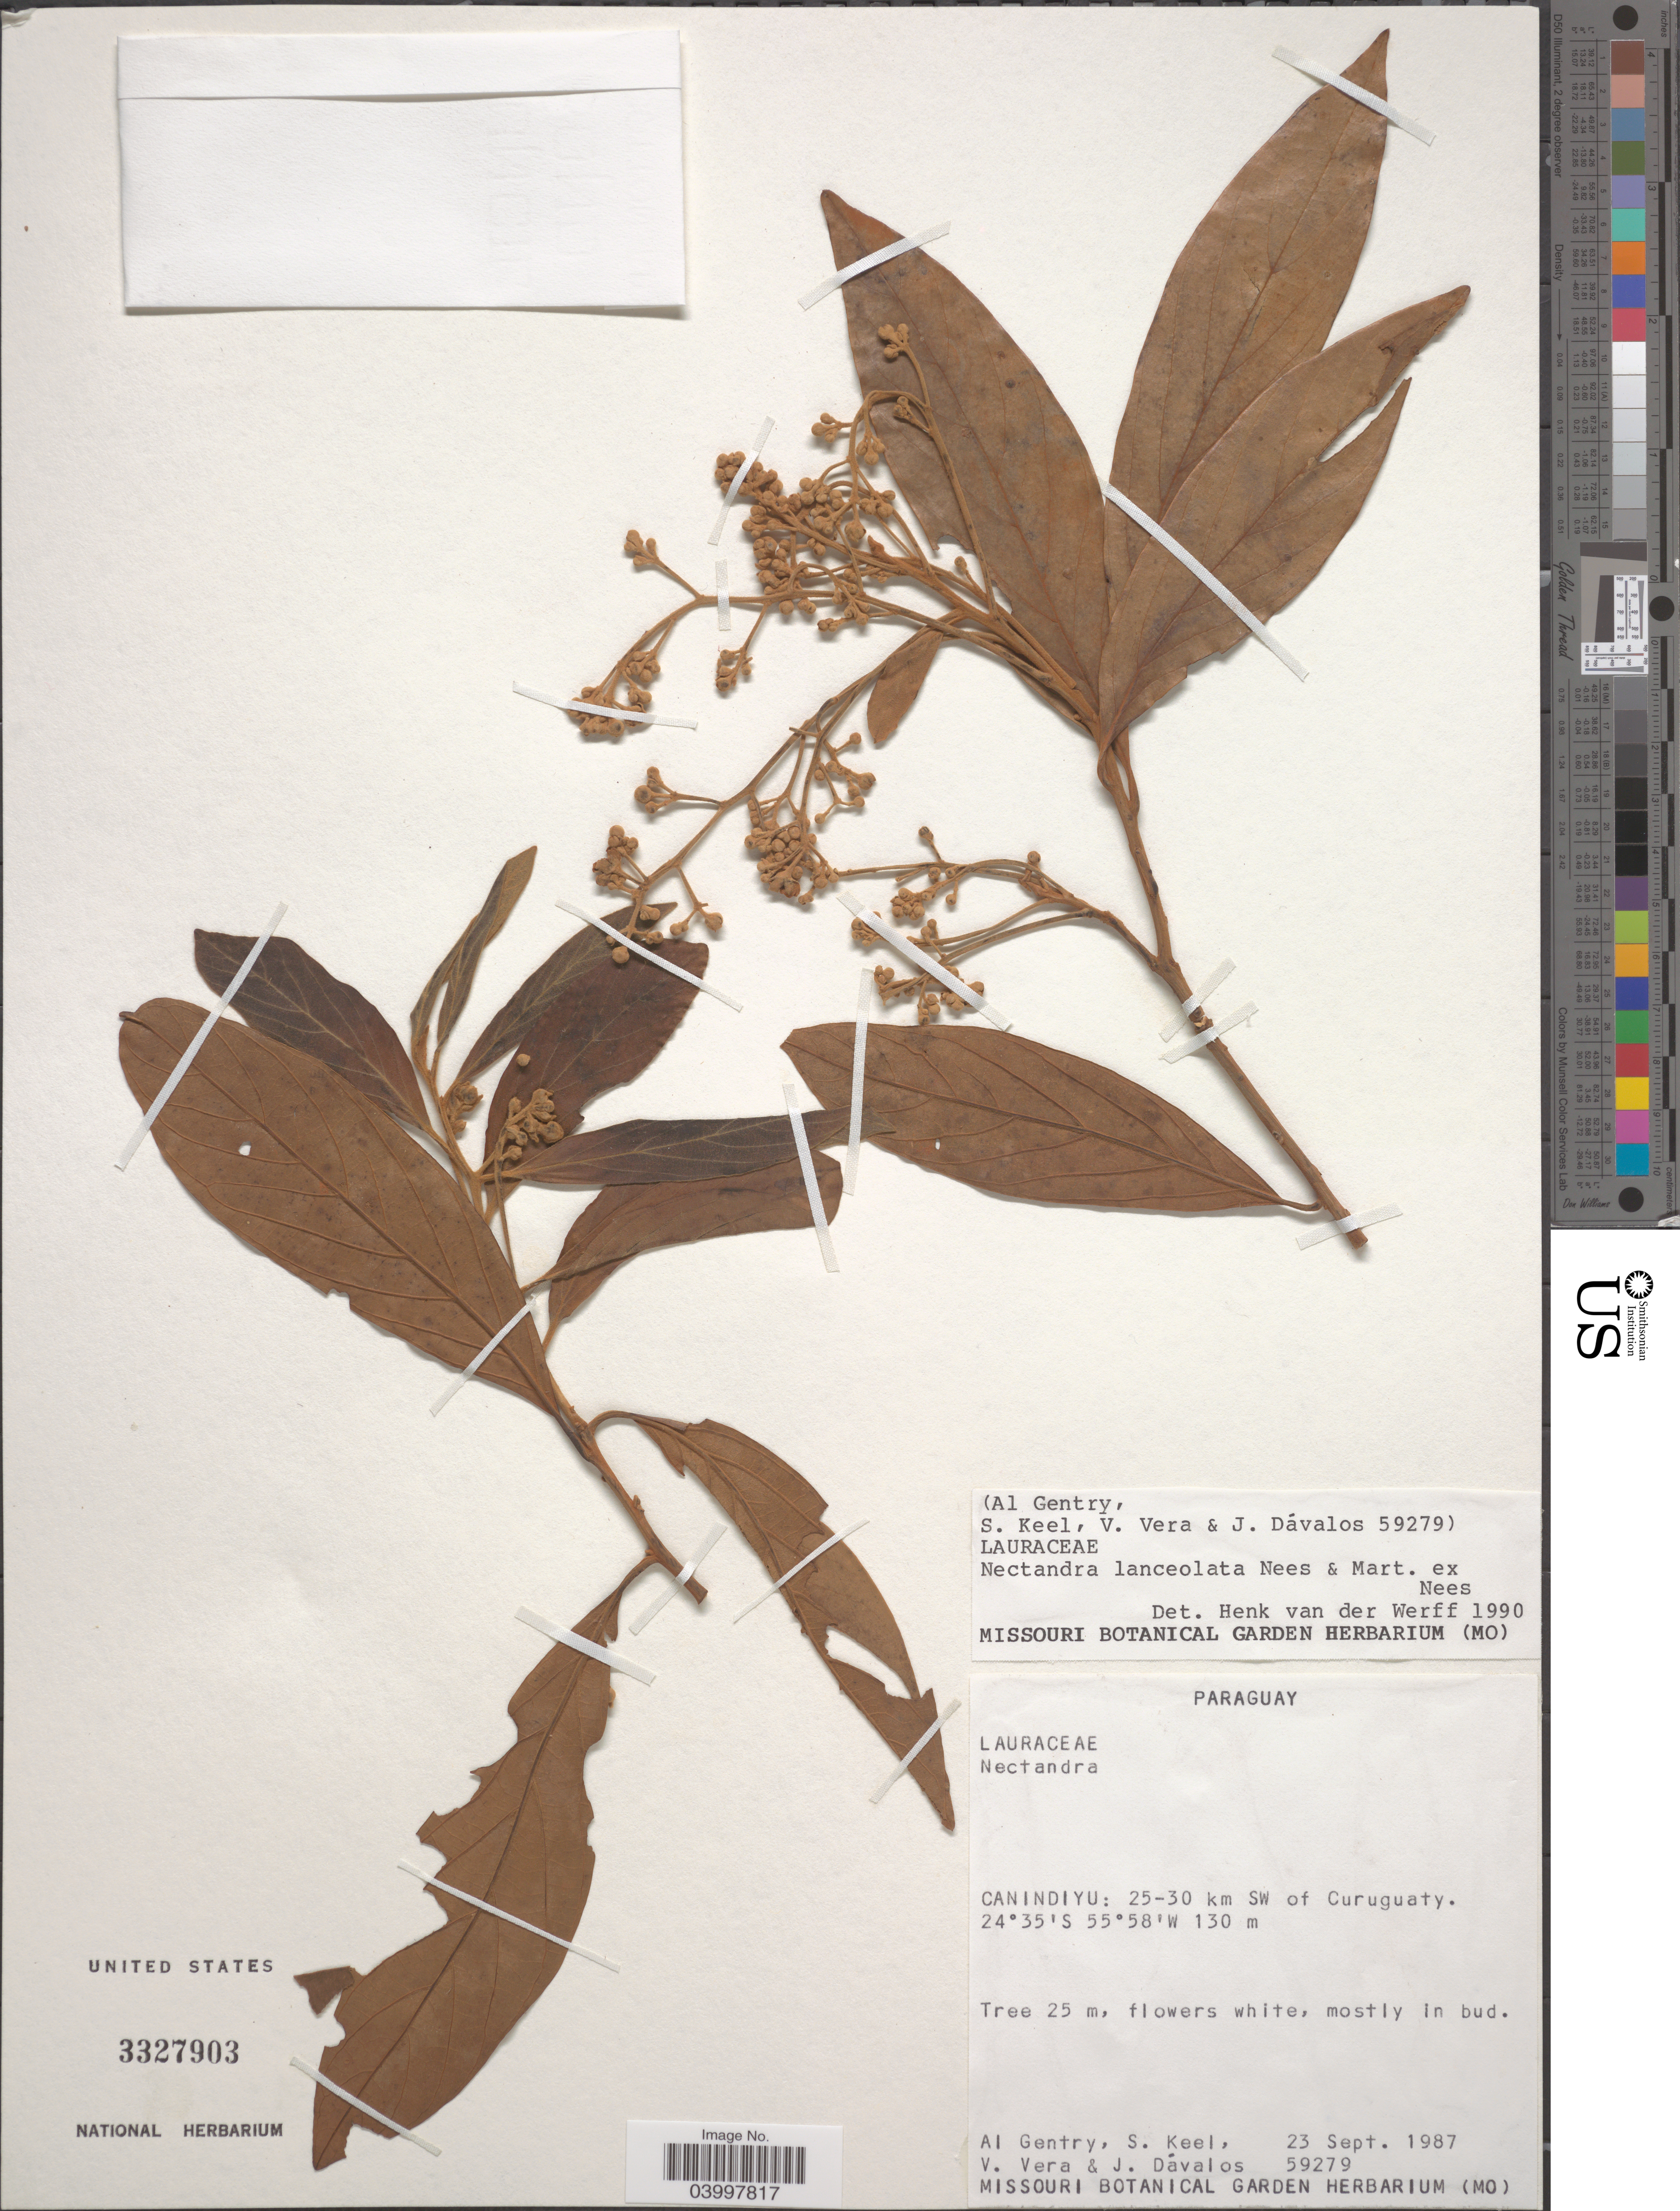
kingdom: Plantae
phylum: Tracheophyta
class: Magnoliopsida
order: Laurales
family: Lauraceae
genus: Nectandra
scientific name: Nectandra lanceolata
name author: Nees & Mart.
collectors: A. H. Gentry, S. Keel, V. Vera & J. Dávalos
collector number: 59279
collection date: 1987-09-23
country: Paraguay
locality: Canindiyu: 25-30 km SW of Curuguaty.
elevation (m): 130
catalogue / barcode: US 3327903